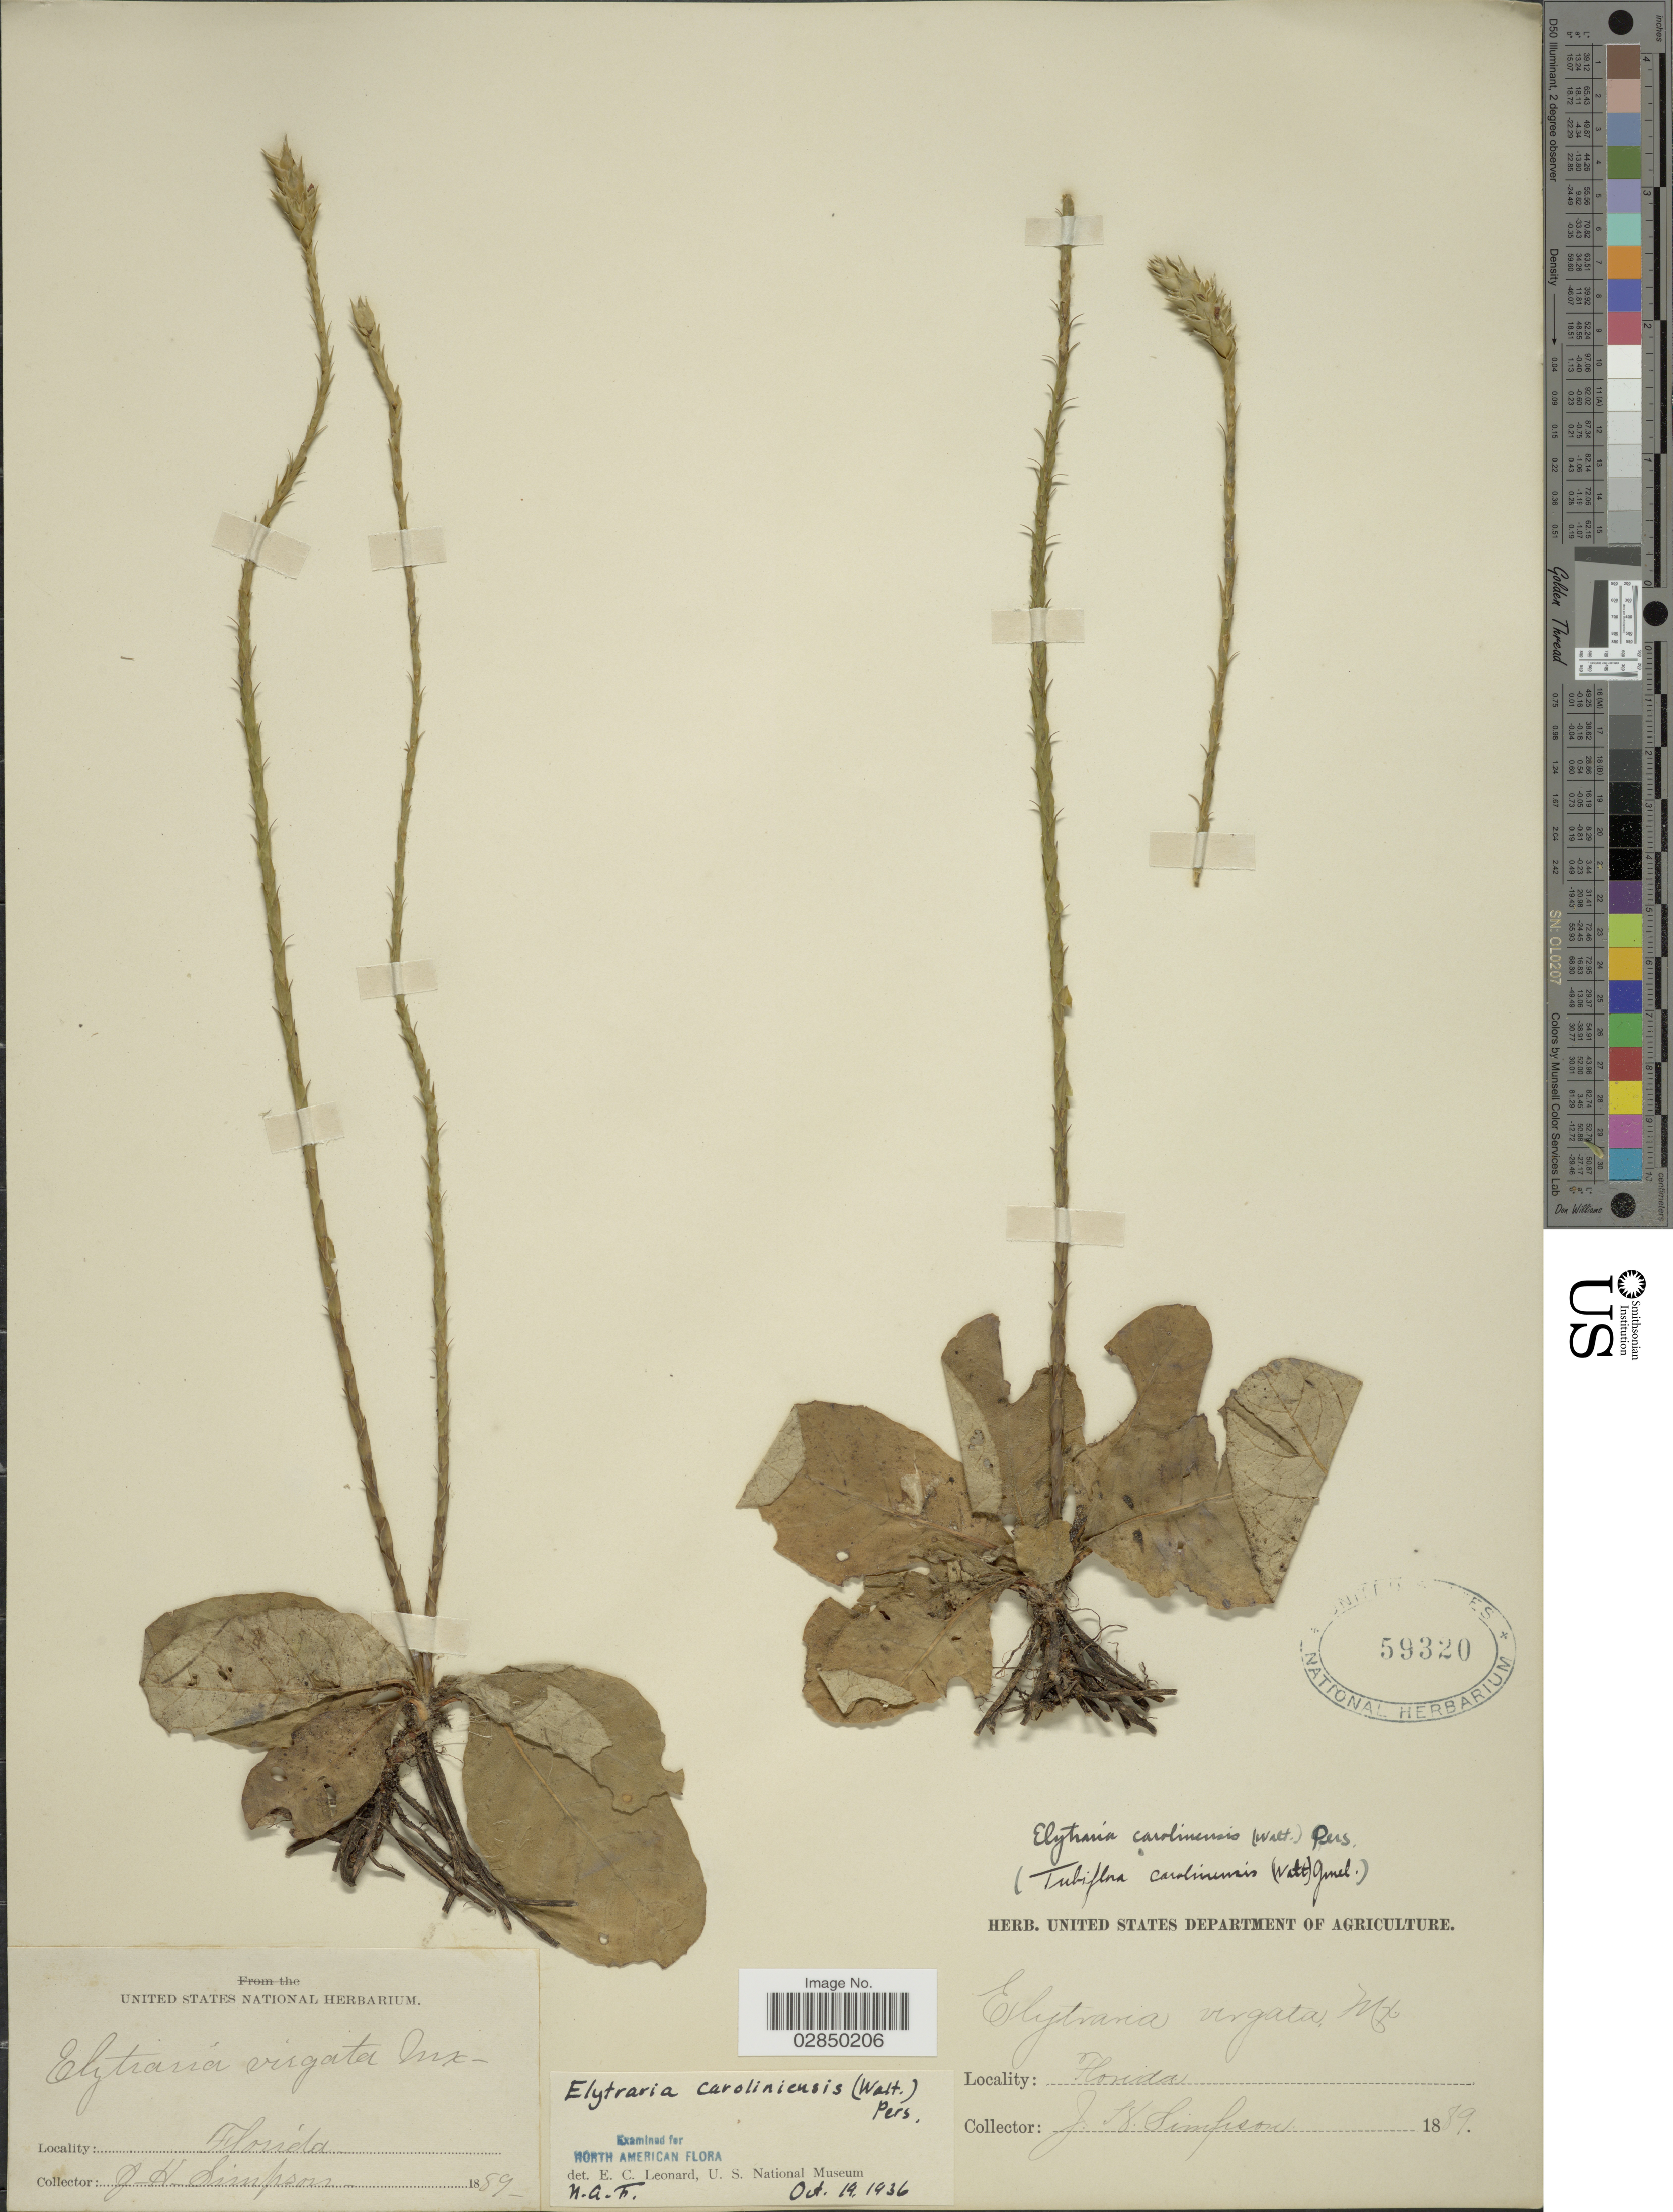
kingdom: Plantae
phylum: Tracheophyta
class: Magnoliopsida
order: Lamiales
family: Acanthaceae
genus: Elytraria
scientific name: Elytraria caroliniensis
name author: (J.F. Gmel.) Pers.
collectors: J. H. Simpson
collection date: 1889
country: United States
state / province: Florida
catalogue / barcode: US 59320